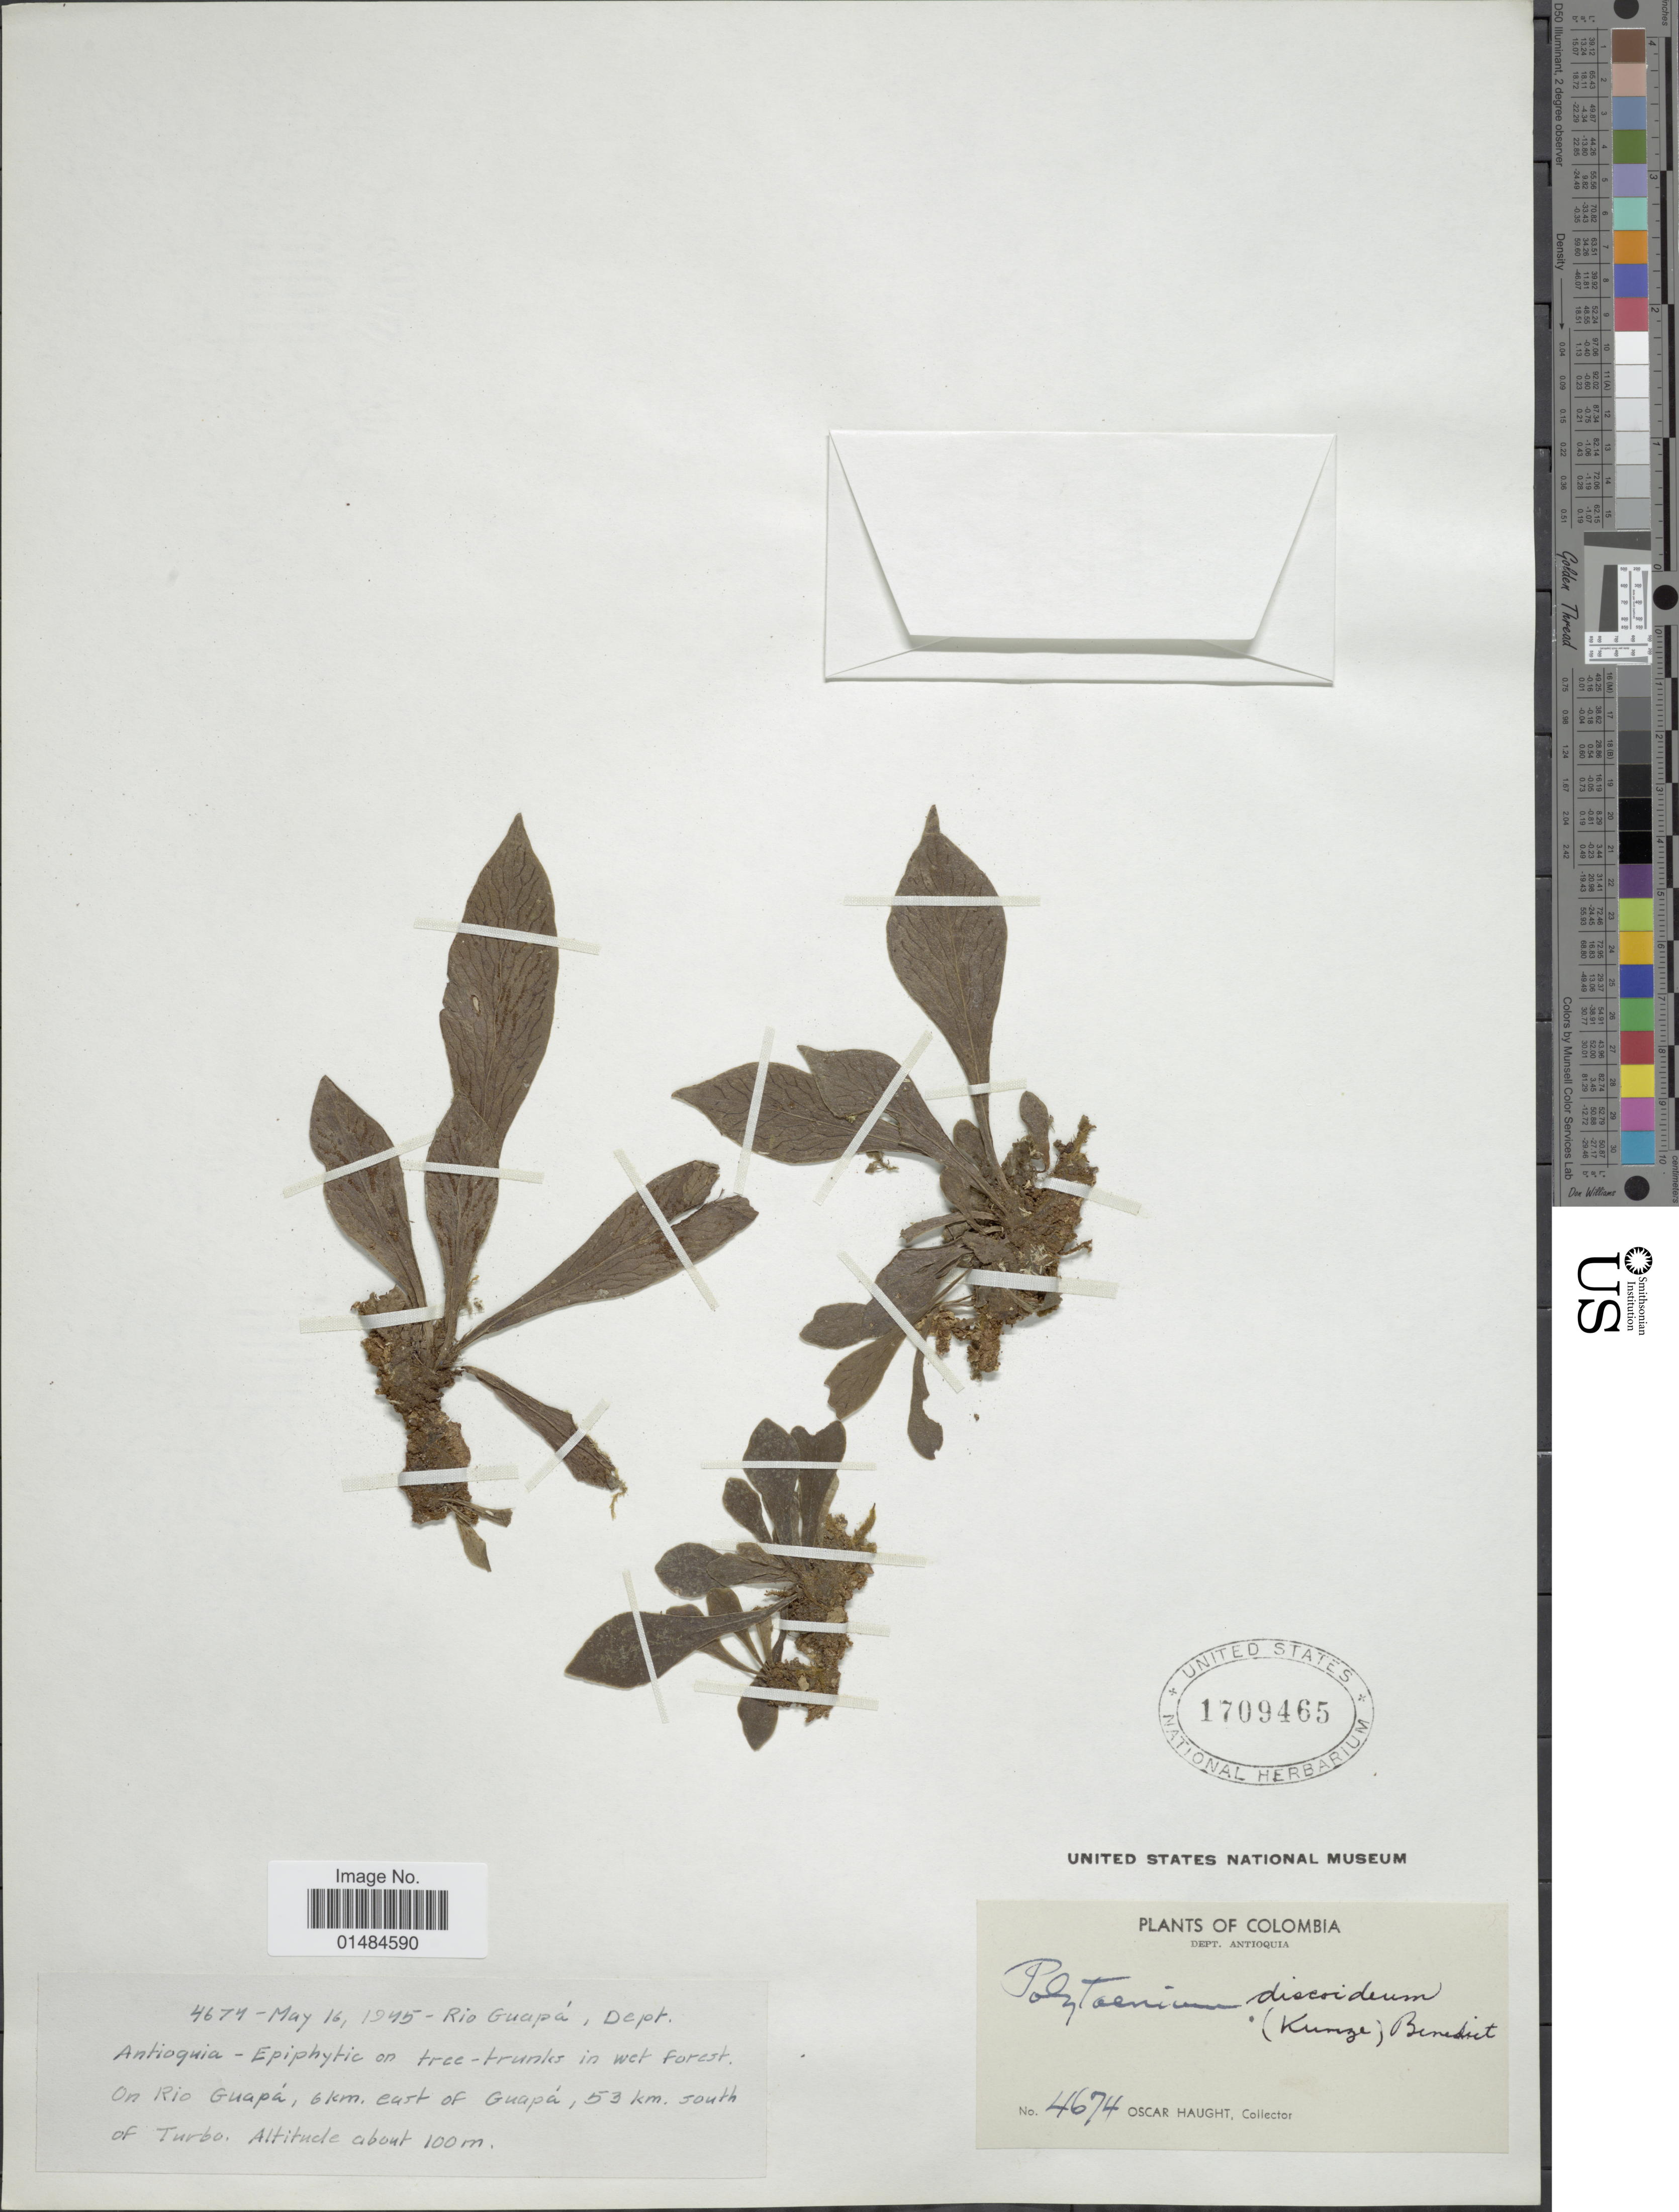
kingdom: Plantae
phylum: Tracheophyta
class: Polypodiopsida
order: Polypodiales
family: Pteridaceae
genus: Polytaenium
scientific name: Polytaenium cajenense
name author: (Desv.) Benedict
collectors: O. L. Haught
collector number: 4674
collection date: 1945-05-16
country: Colombia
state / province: Antioquia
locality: On Rio Guapá, 6 km. east of Guapá, 53 km. south of Turbo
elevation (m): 100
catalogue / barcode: US 1709465